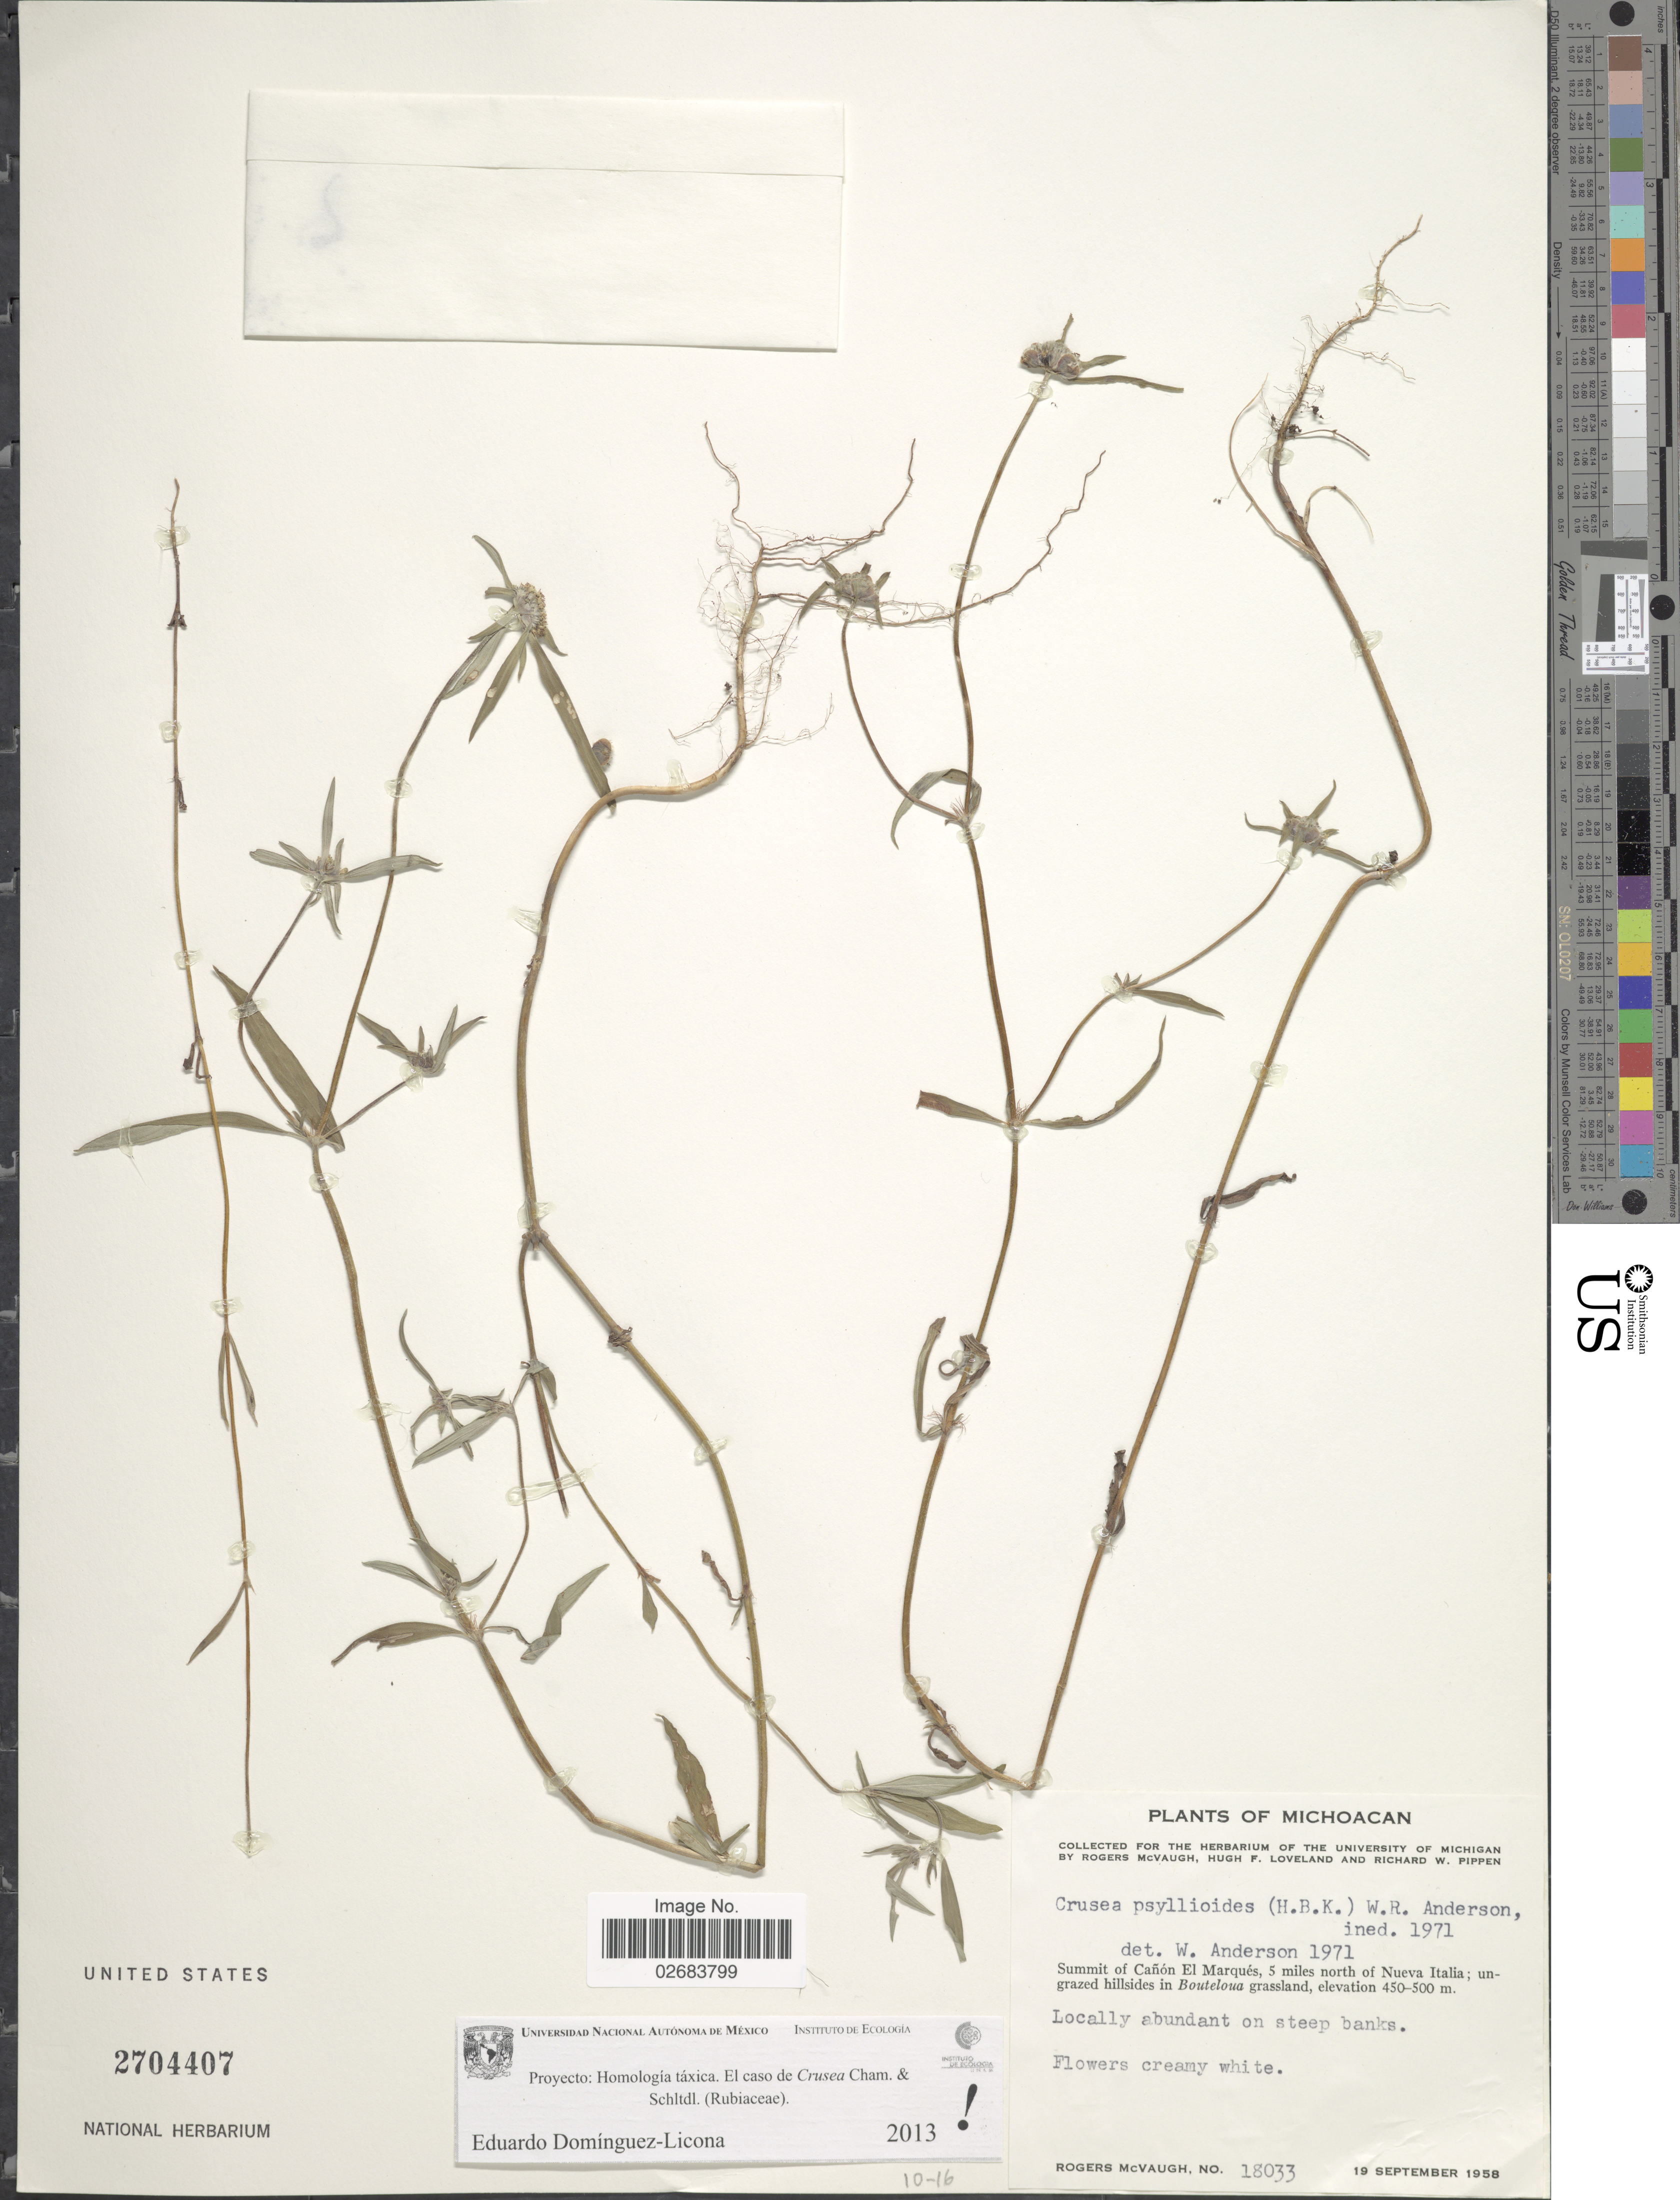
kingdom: Plantae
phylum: Tracheophyta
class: Magnoliopsida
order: Gentianales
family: Rubiaceae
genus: Crusea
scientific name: Crusea psyllioides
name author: (Kunth) W.R. Anderson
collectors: R. McVaugh, H. Loveland & R. W. Pippen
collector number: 18033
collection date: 1958-09-19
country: Mexico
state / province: Michoacán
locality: Summit of Canon El Marques, 5 miles north of Nueva Italia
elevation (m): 450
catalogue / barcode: US 2704407